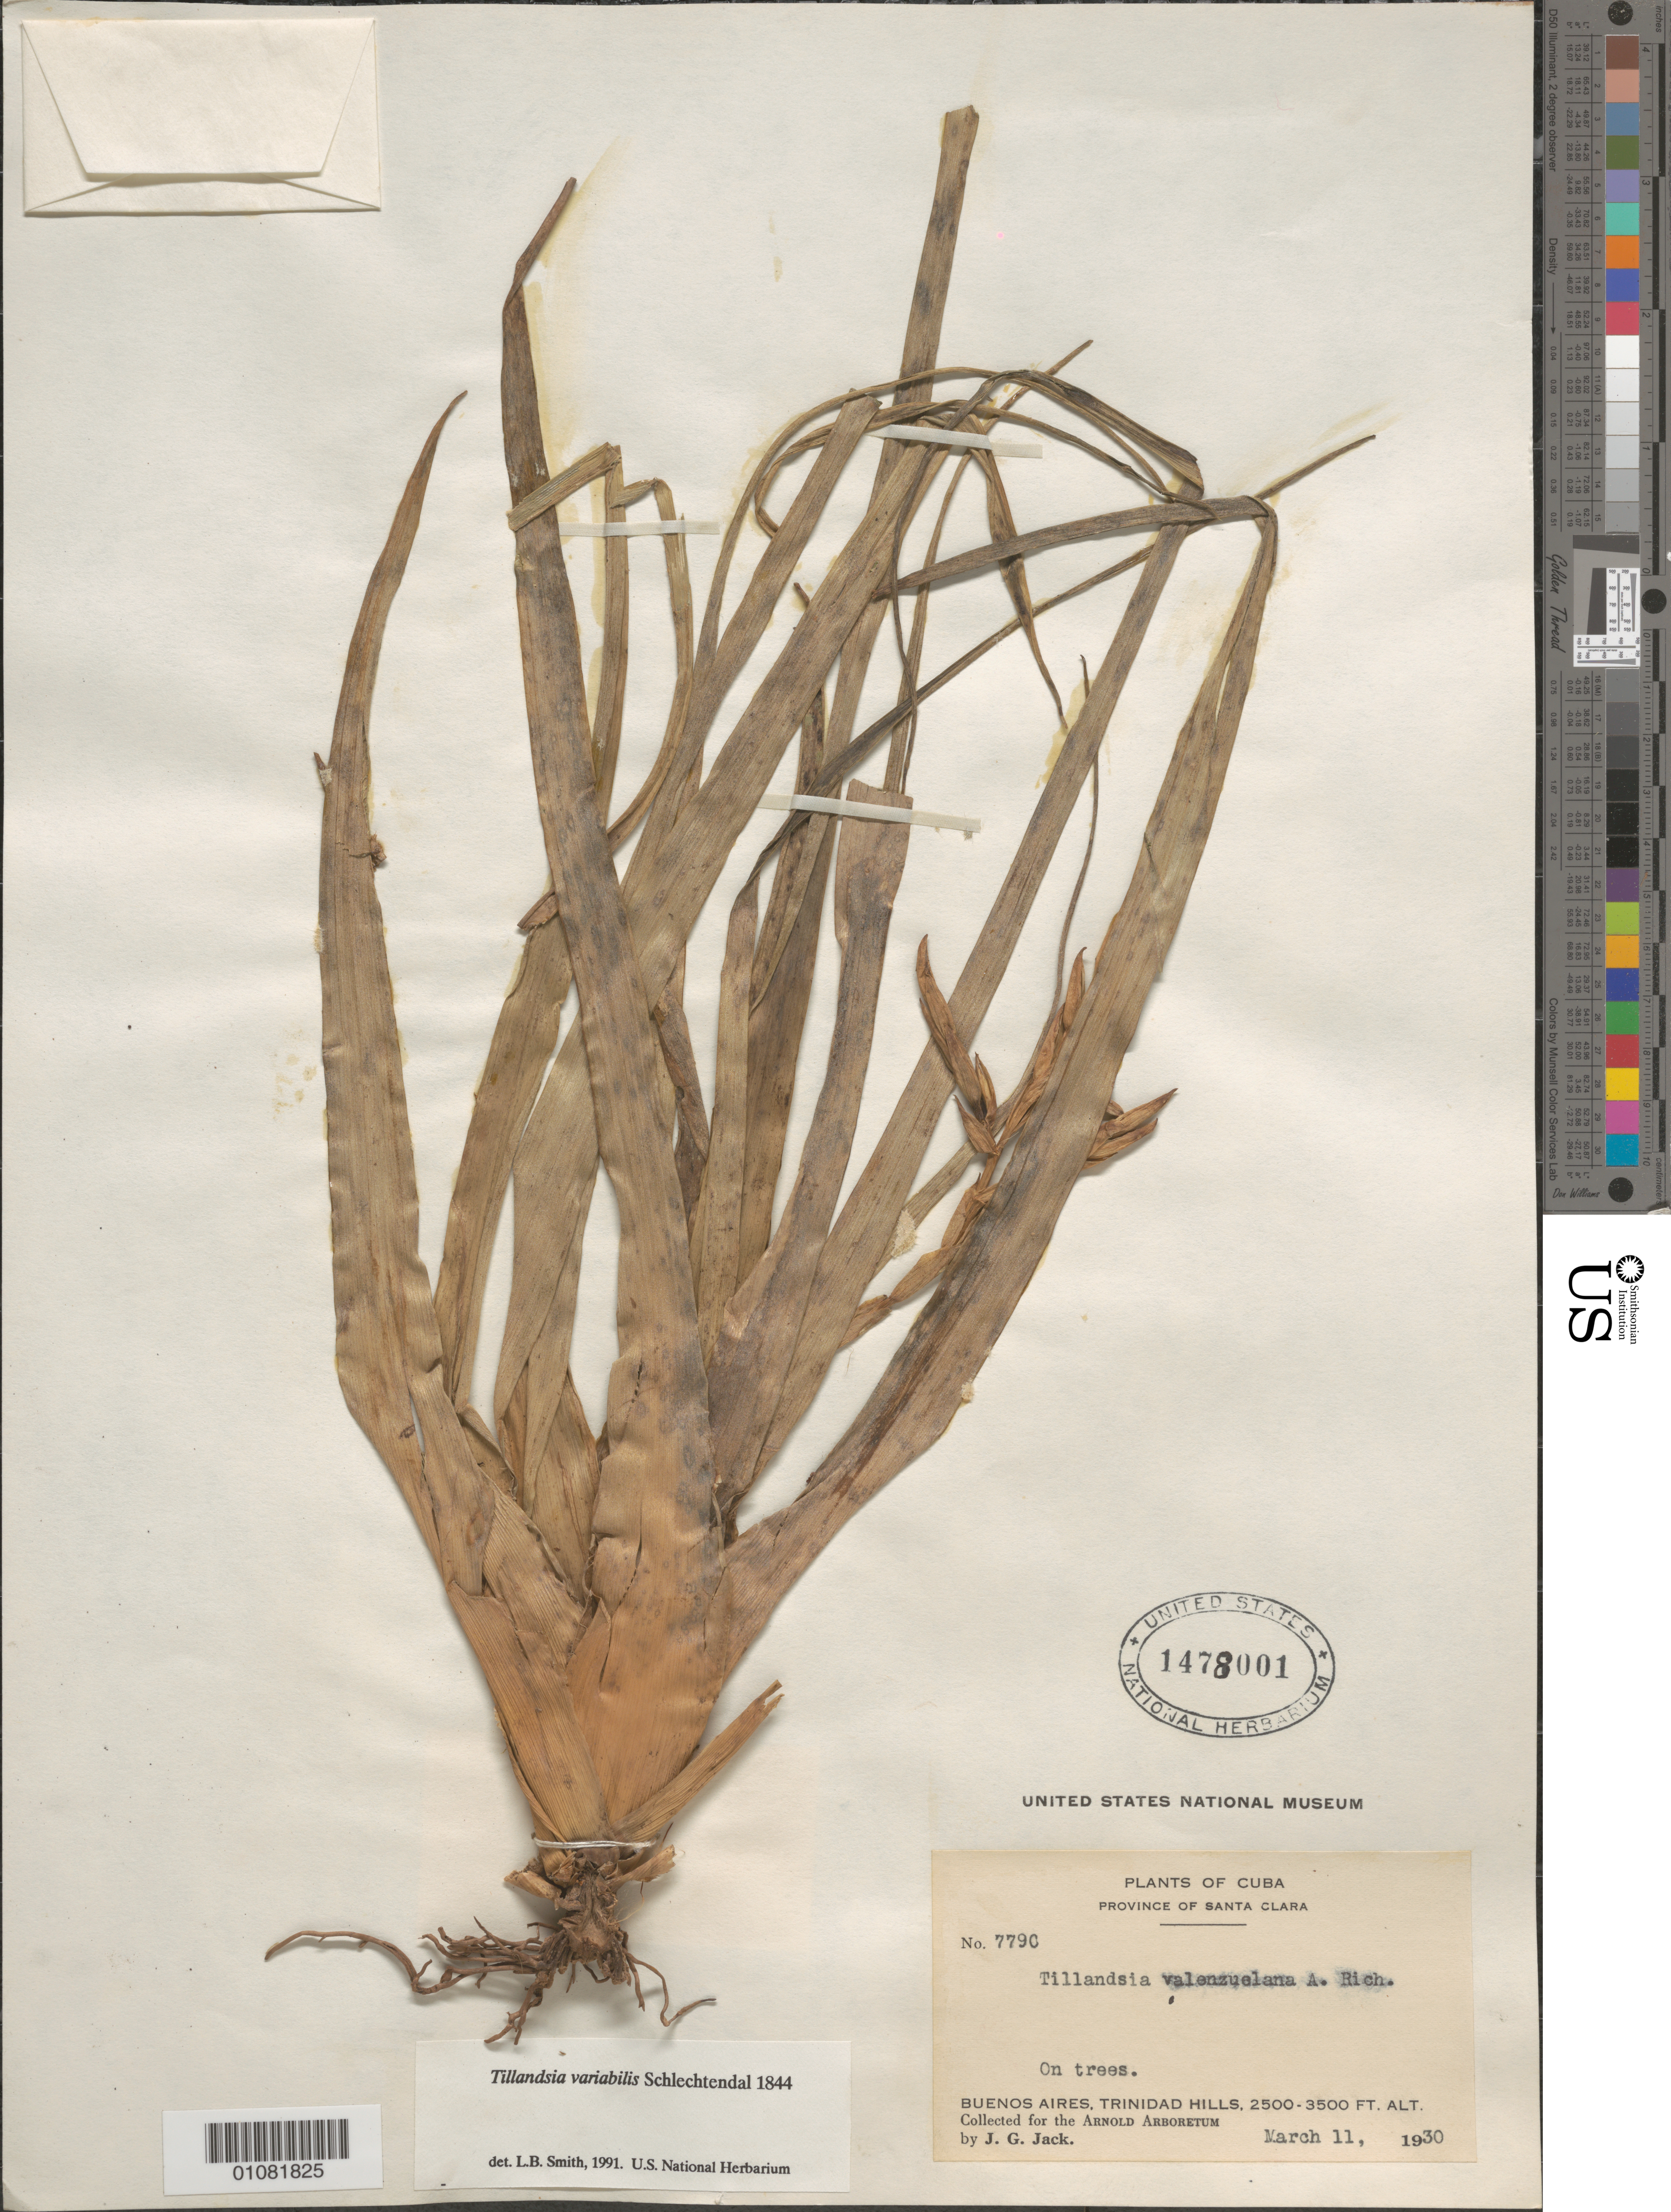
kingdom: Plantae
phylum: Tracheophyta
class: Liliopsida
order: Poales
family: Bromeliaceae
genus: Tillandsia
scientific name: Tillandsia variabilis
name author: Schltdl.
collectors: J. G. Jack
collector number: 7790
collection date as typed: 11 Mar 1930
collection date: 1930-03-11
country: Cuba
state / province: Villa Clara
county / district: Santa Clara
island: Cuba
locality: Trinidad Hills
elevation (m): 762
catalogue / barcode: US 1478001